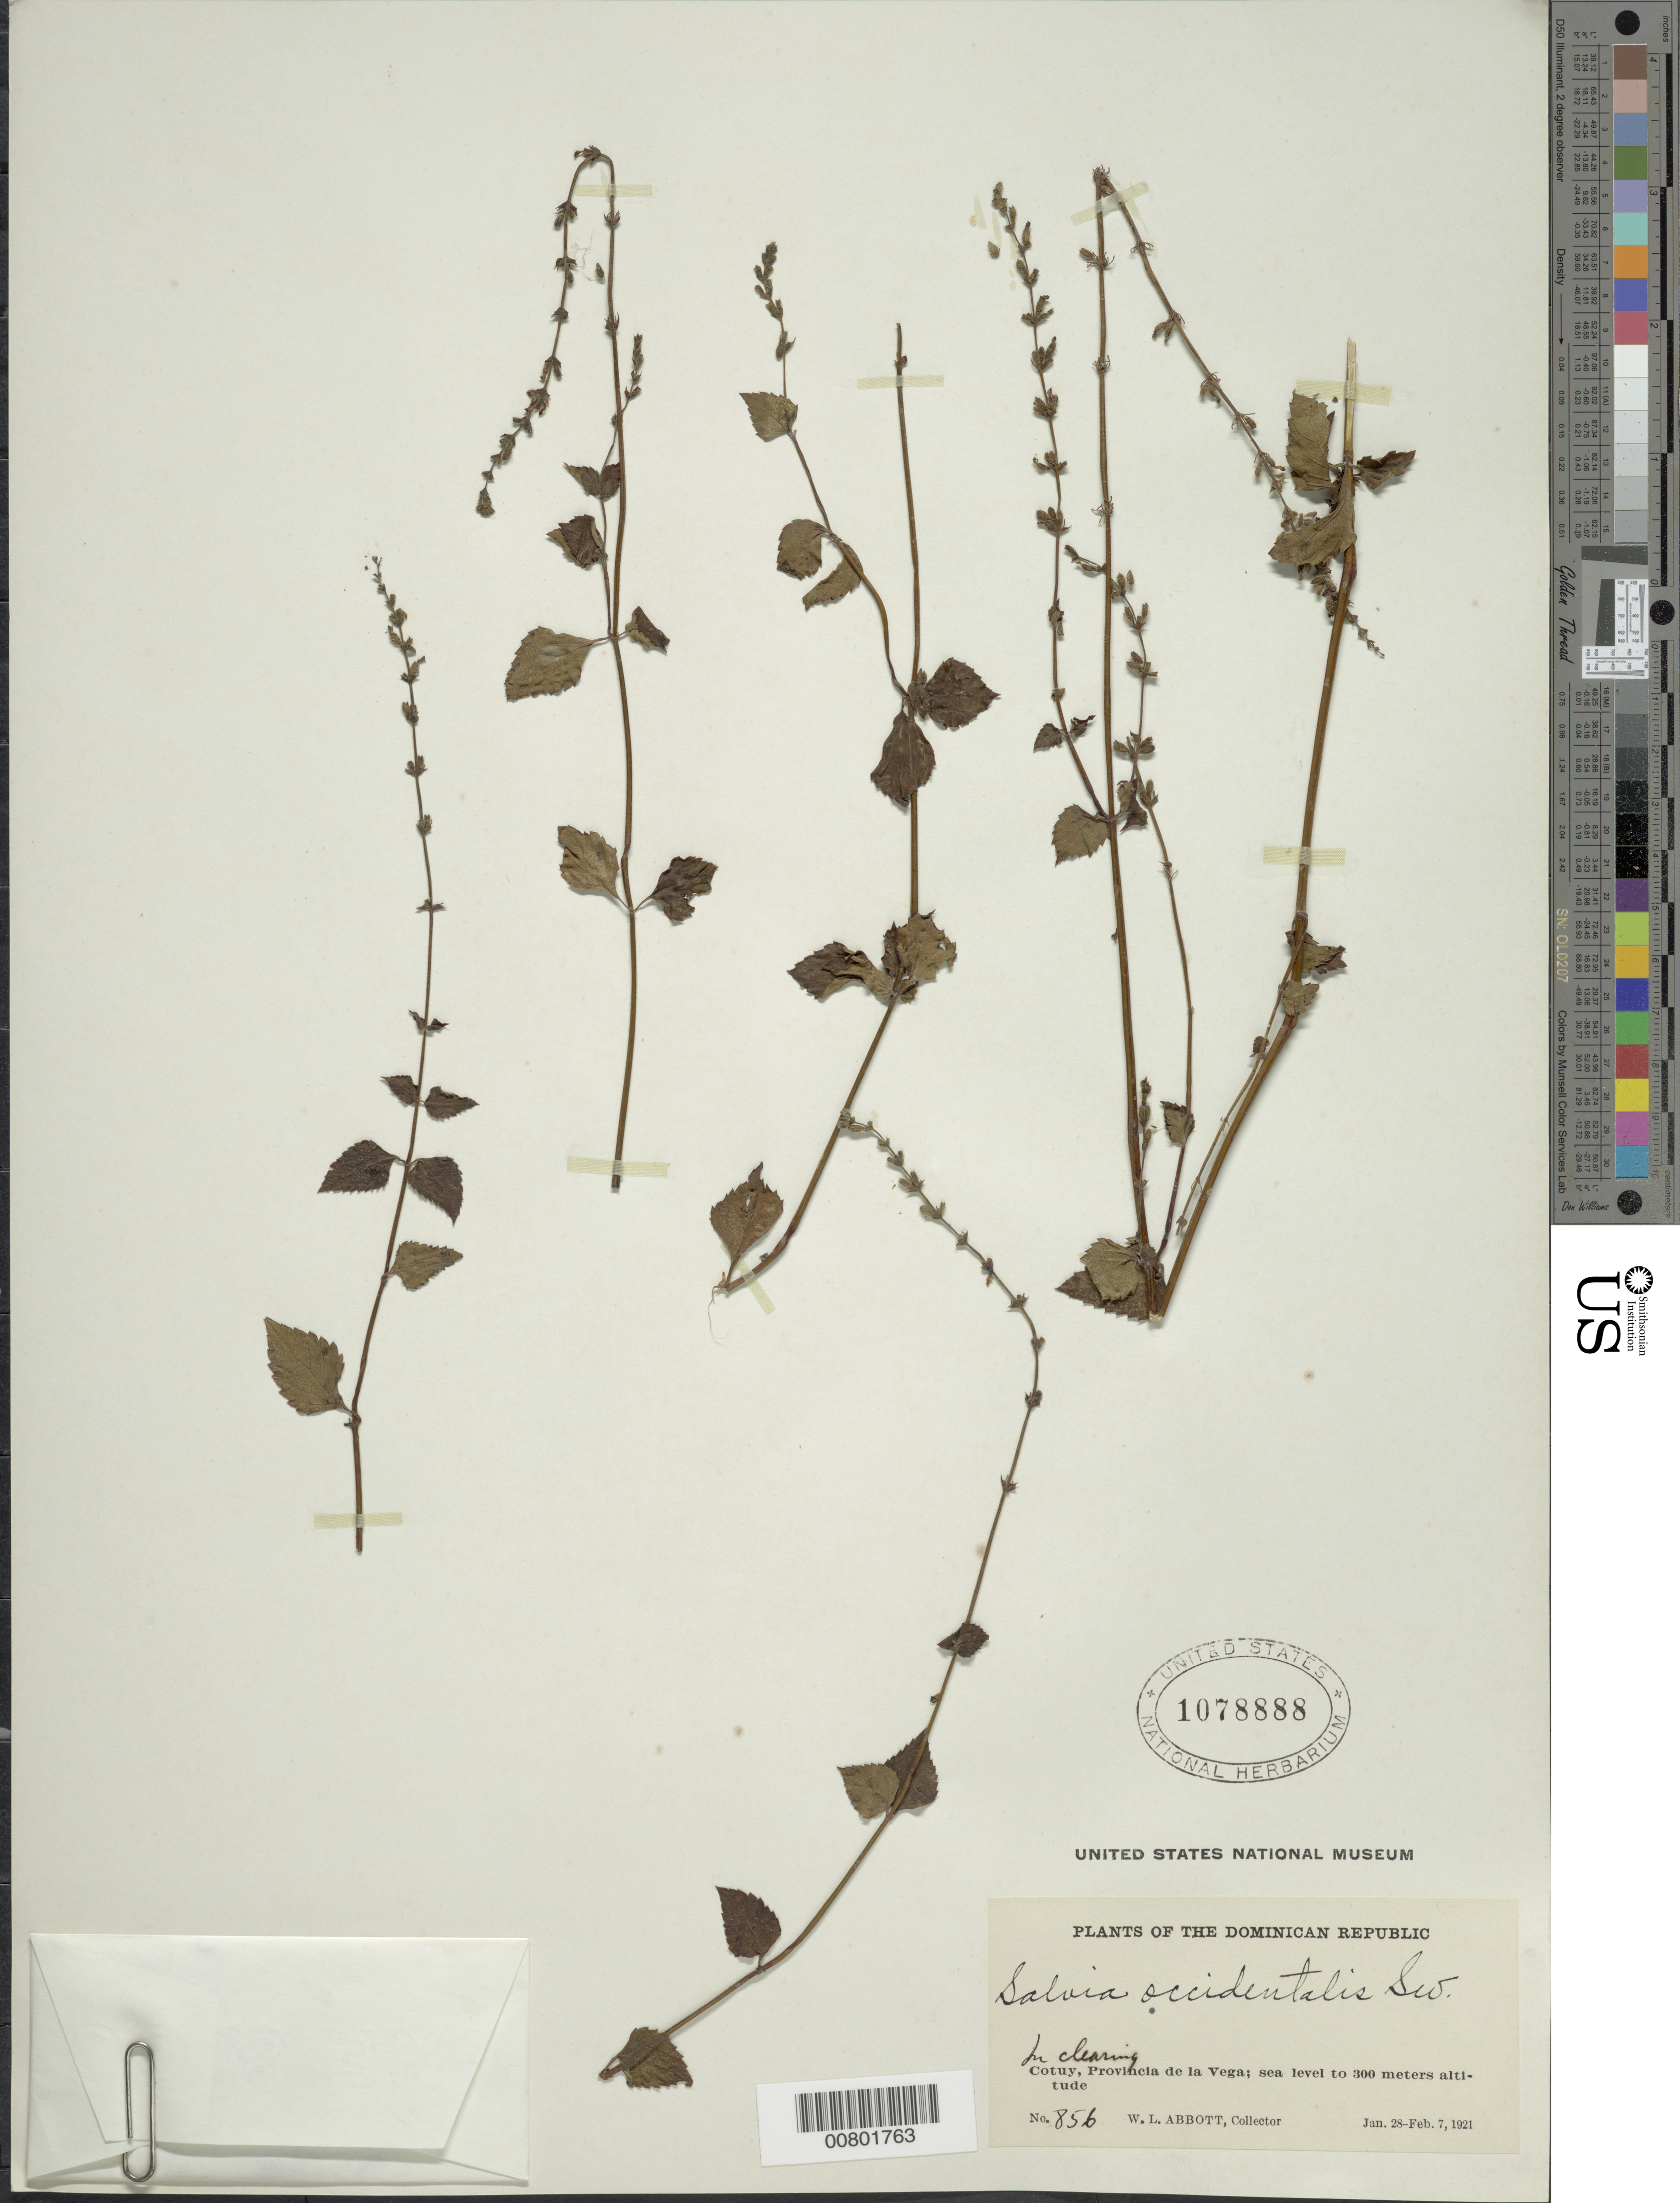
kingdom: Plantae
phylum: Tracheophyta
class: Magnoliopsida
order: Lamiales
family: Lamiaceae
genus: Salvia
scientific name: Salvia occidentalis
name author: Sw.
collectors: W. L. Abbott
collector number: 856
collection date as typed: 28 Jan 1921 to 07 Feb 1921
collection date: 1921-01-28/1921-02-07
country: Dominican Republic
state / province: La Vega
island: Hispaniola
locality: Cotuy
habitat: In clearing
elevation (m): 0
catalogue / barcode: US 1078888